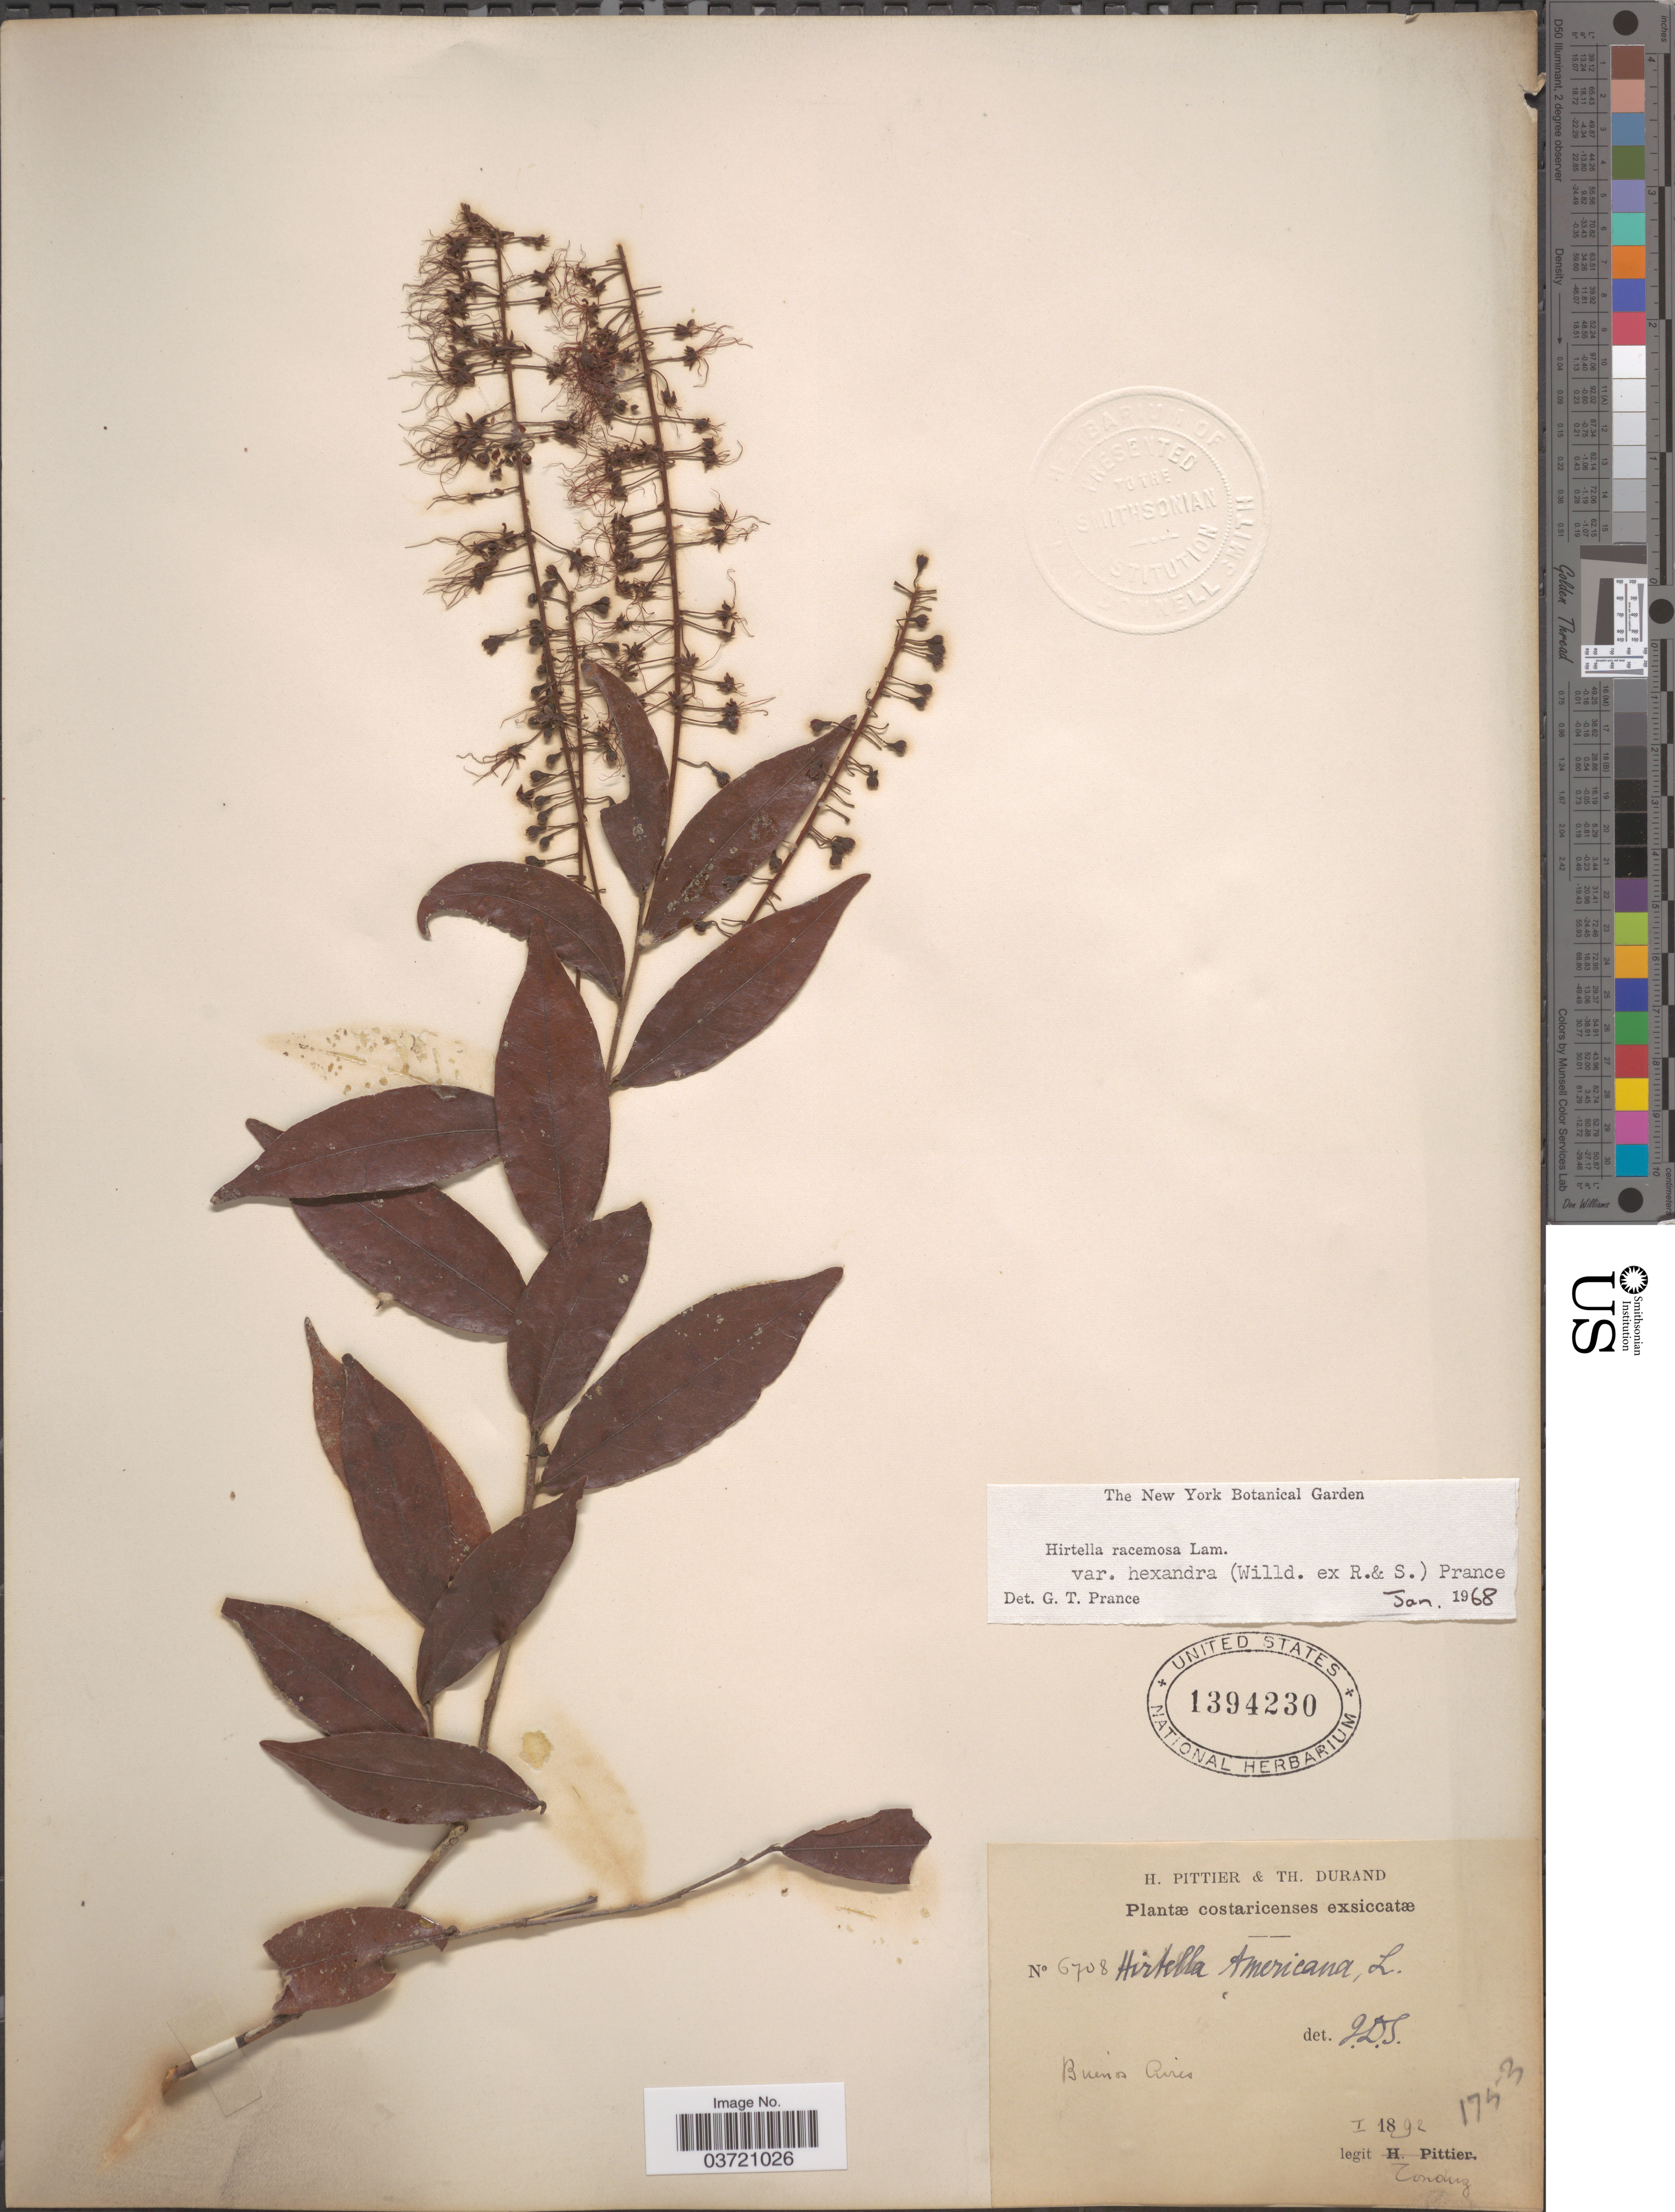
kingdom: Plantae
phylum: Tracheophyta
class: Magnoliopsida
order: Malpighiales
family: Chrysobalanaceae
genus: Hirtella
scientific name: Hirtella racemosa var. hexandra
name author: (Willd. ex Roem. & Schult.) Prance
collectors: Tonduz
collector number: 6708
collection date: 1892-01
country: Costa Rica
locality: Buénos Aires.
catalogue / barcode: US 1394230